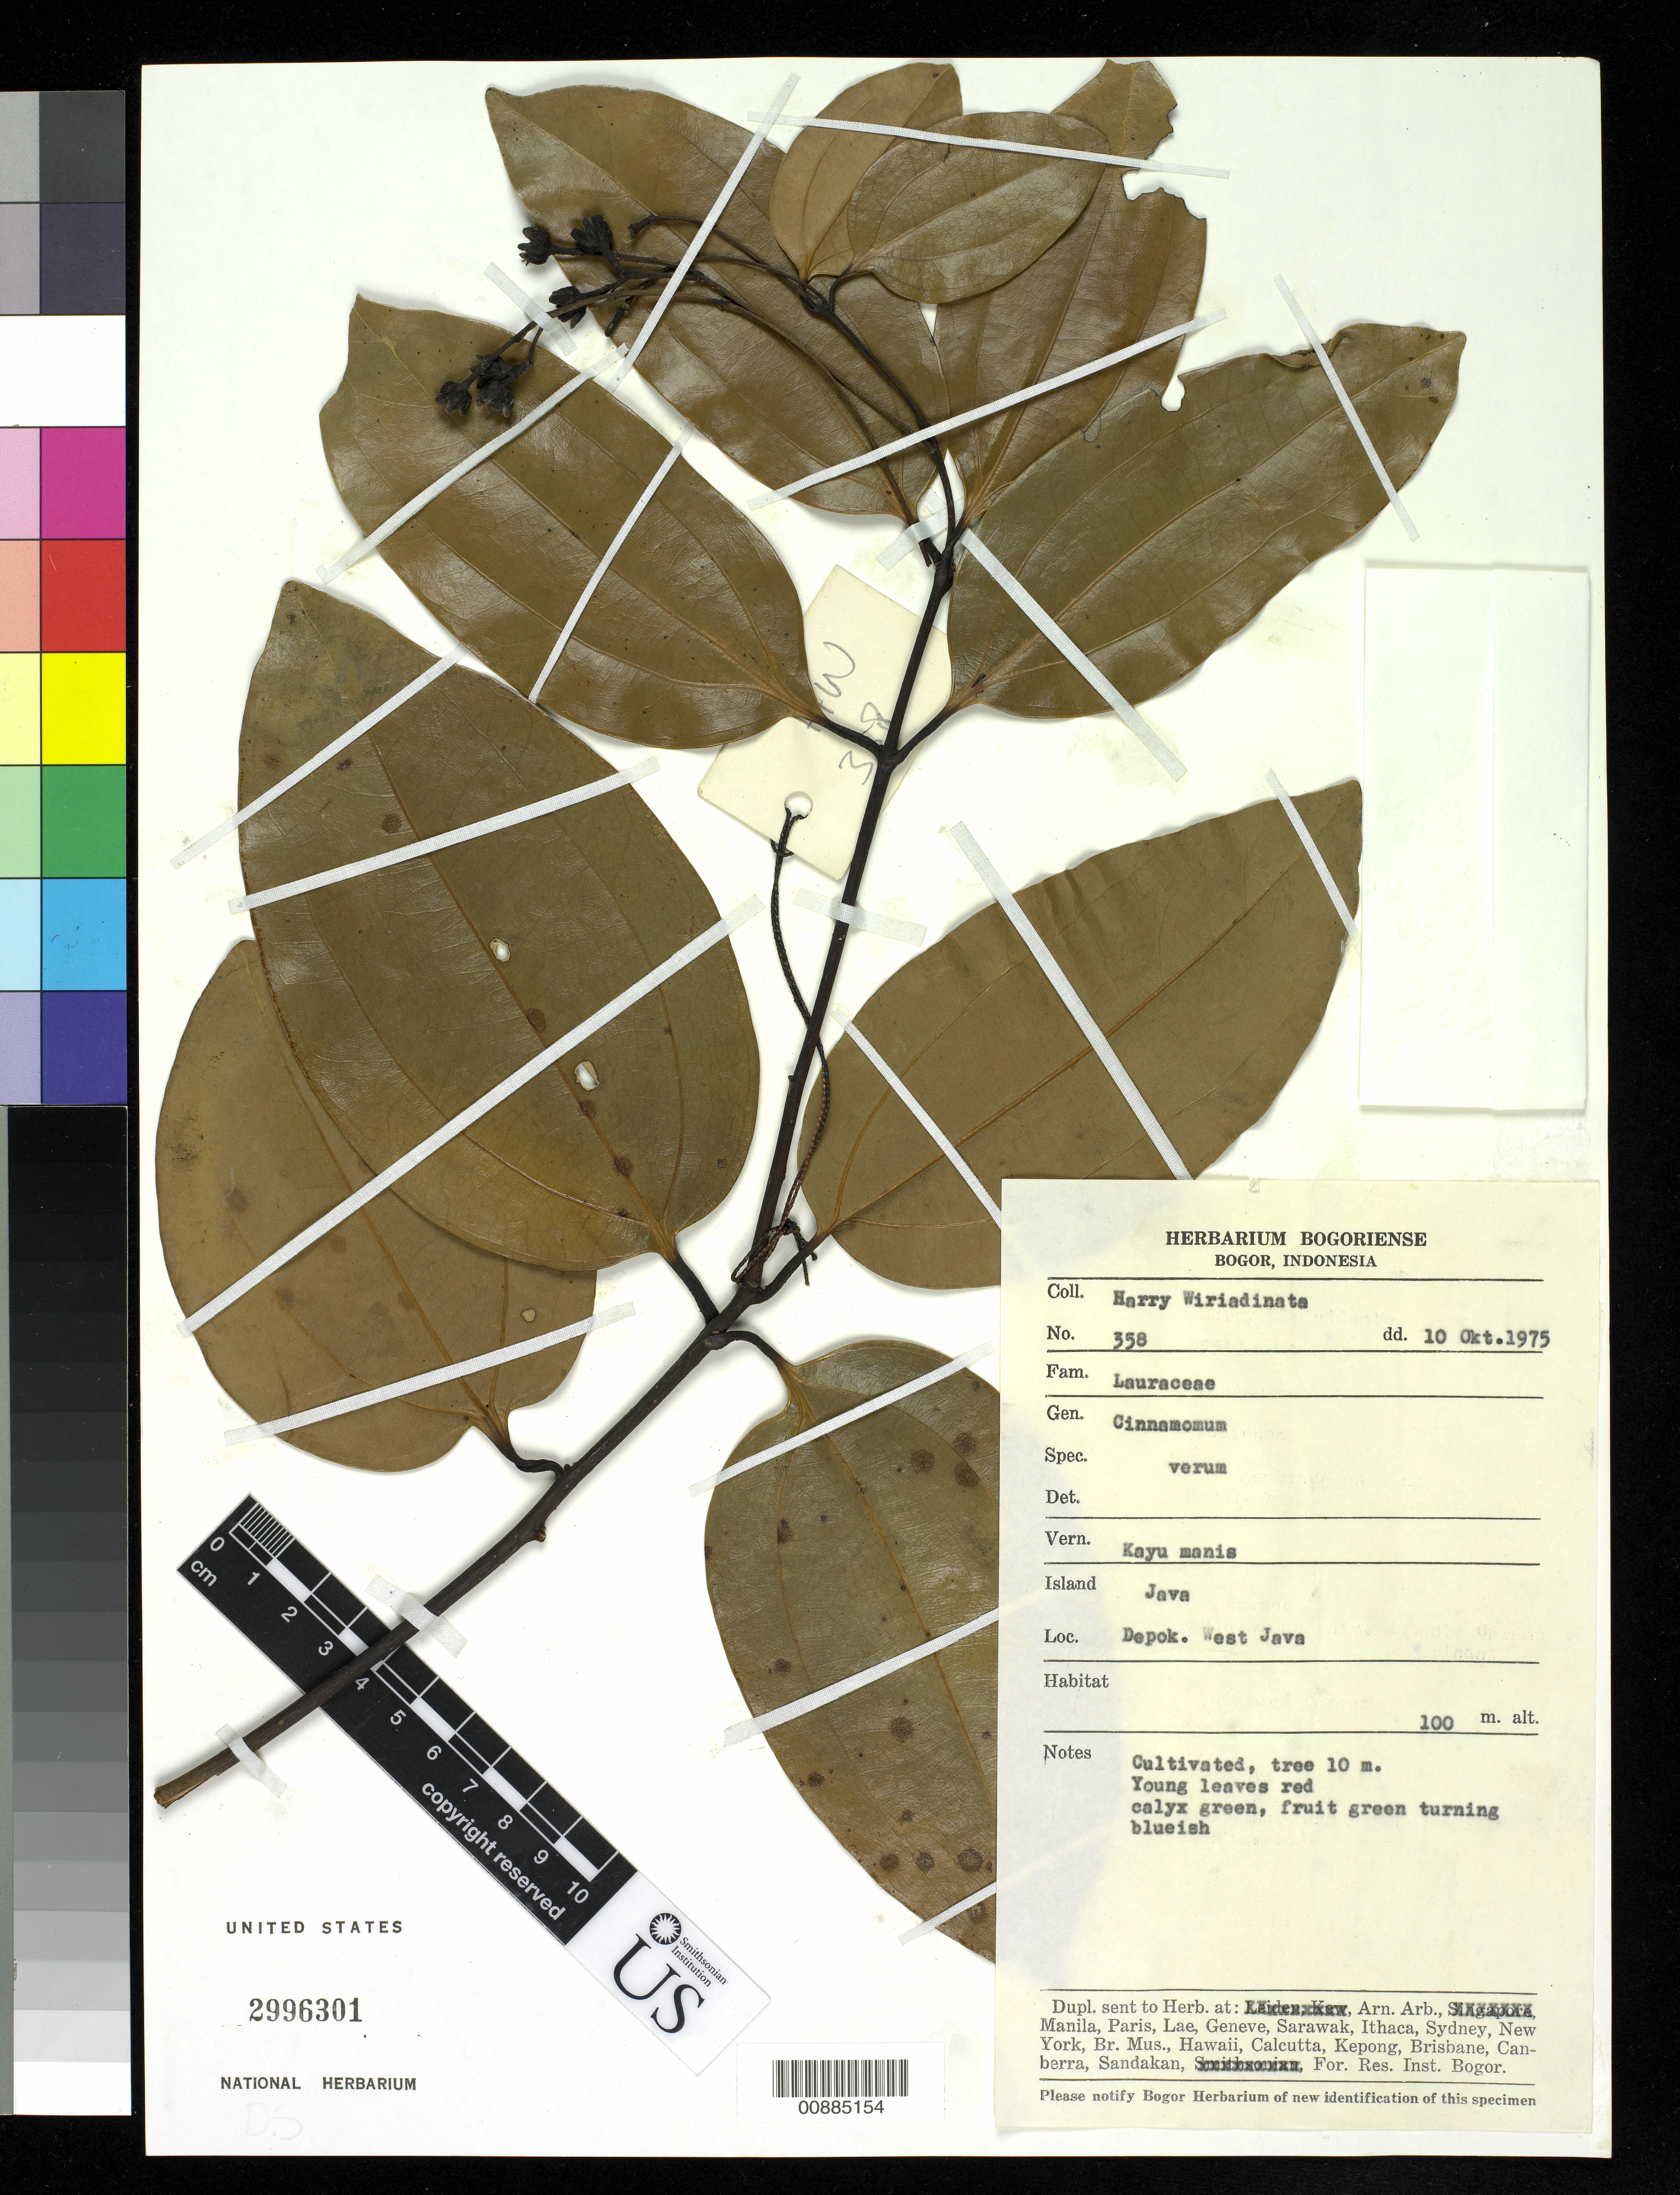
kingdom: Plantae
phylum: Tracheophyta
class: Magnoliopsida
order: Laurales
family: Lauraceae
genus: Cinnamomum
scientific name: Cinnamomum verum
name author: J. Presl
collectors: H. Wiriadinata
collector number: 358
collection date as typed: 10 Oct 1975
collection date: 1975-10-10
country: Indonesia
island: Java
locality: Depok.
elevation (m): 100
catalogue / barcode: US 2996301